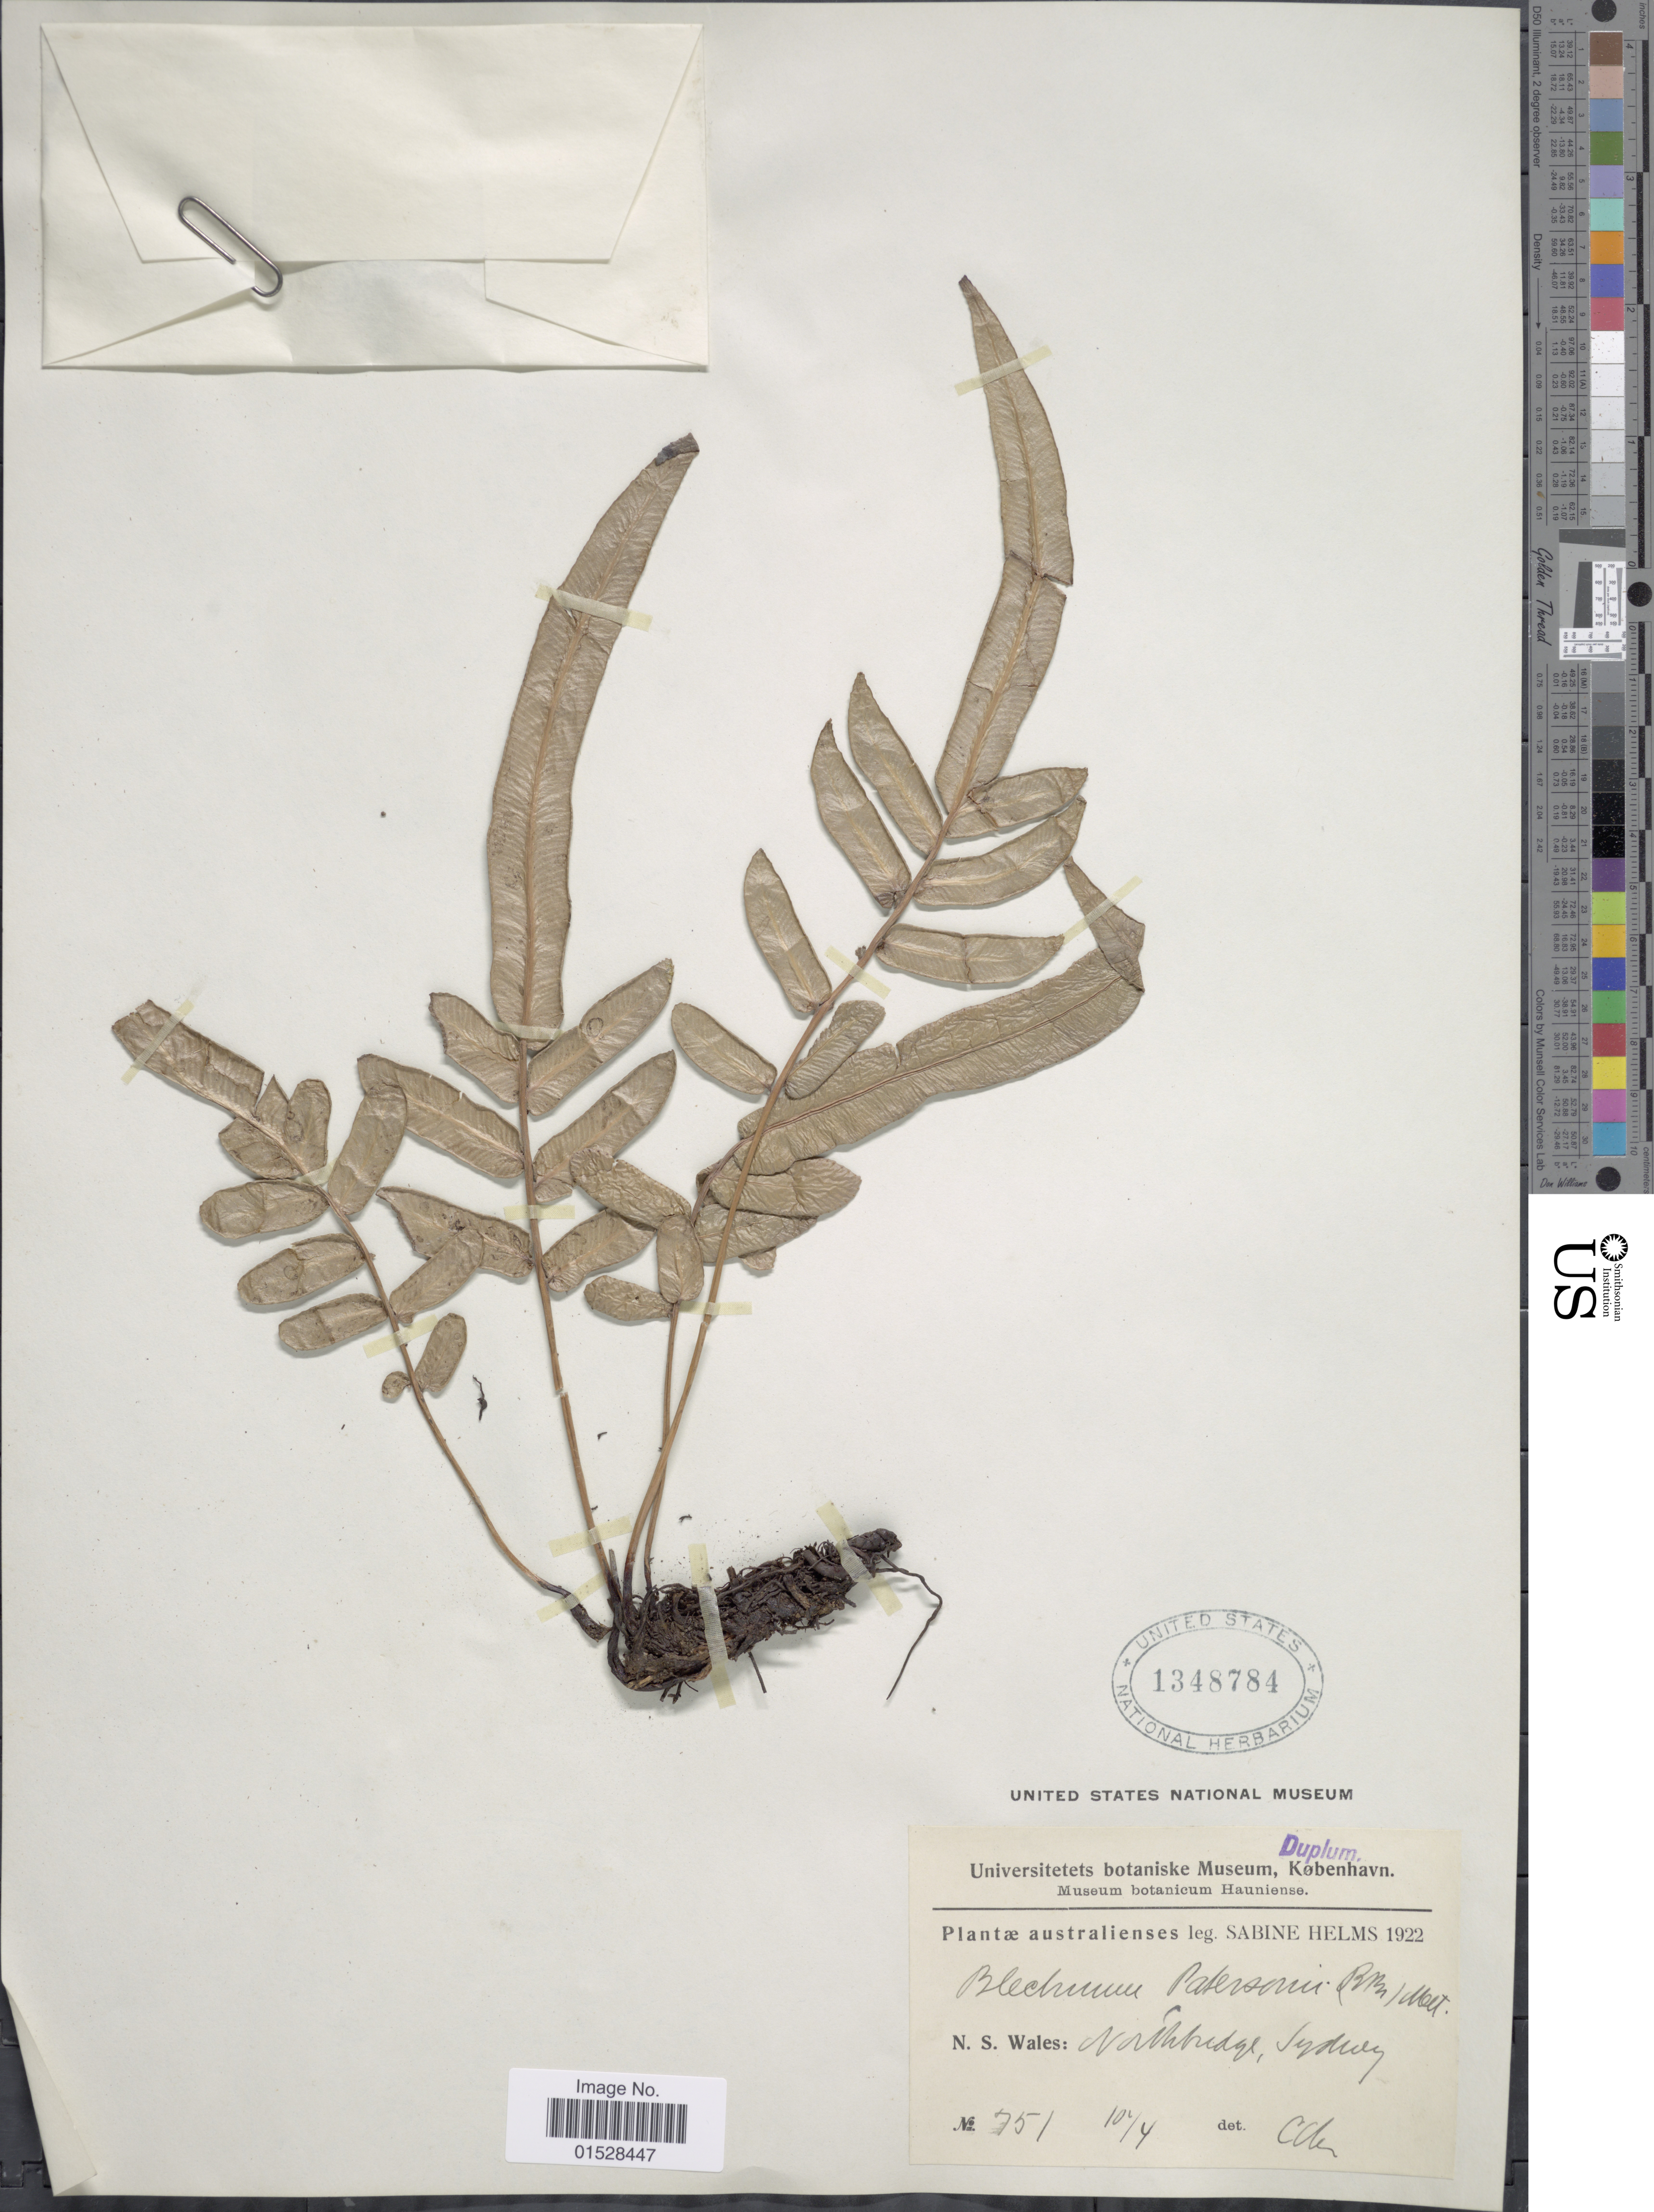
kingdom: Plantae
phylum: Tracheophyta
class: Polypodiopsida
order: Polypodiales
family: Blechnaceae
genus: Blechnum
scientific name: Blechnum procerum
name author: (F. Först.) Sw.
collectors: S. Helms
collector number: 751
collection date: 1922-04-10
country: Australia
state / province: New South Wales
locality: Northbridge, Sydney.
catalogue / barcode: US 1348784